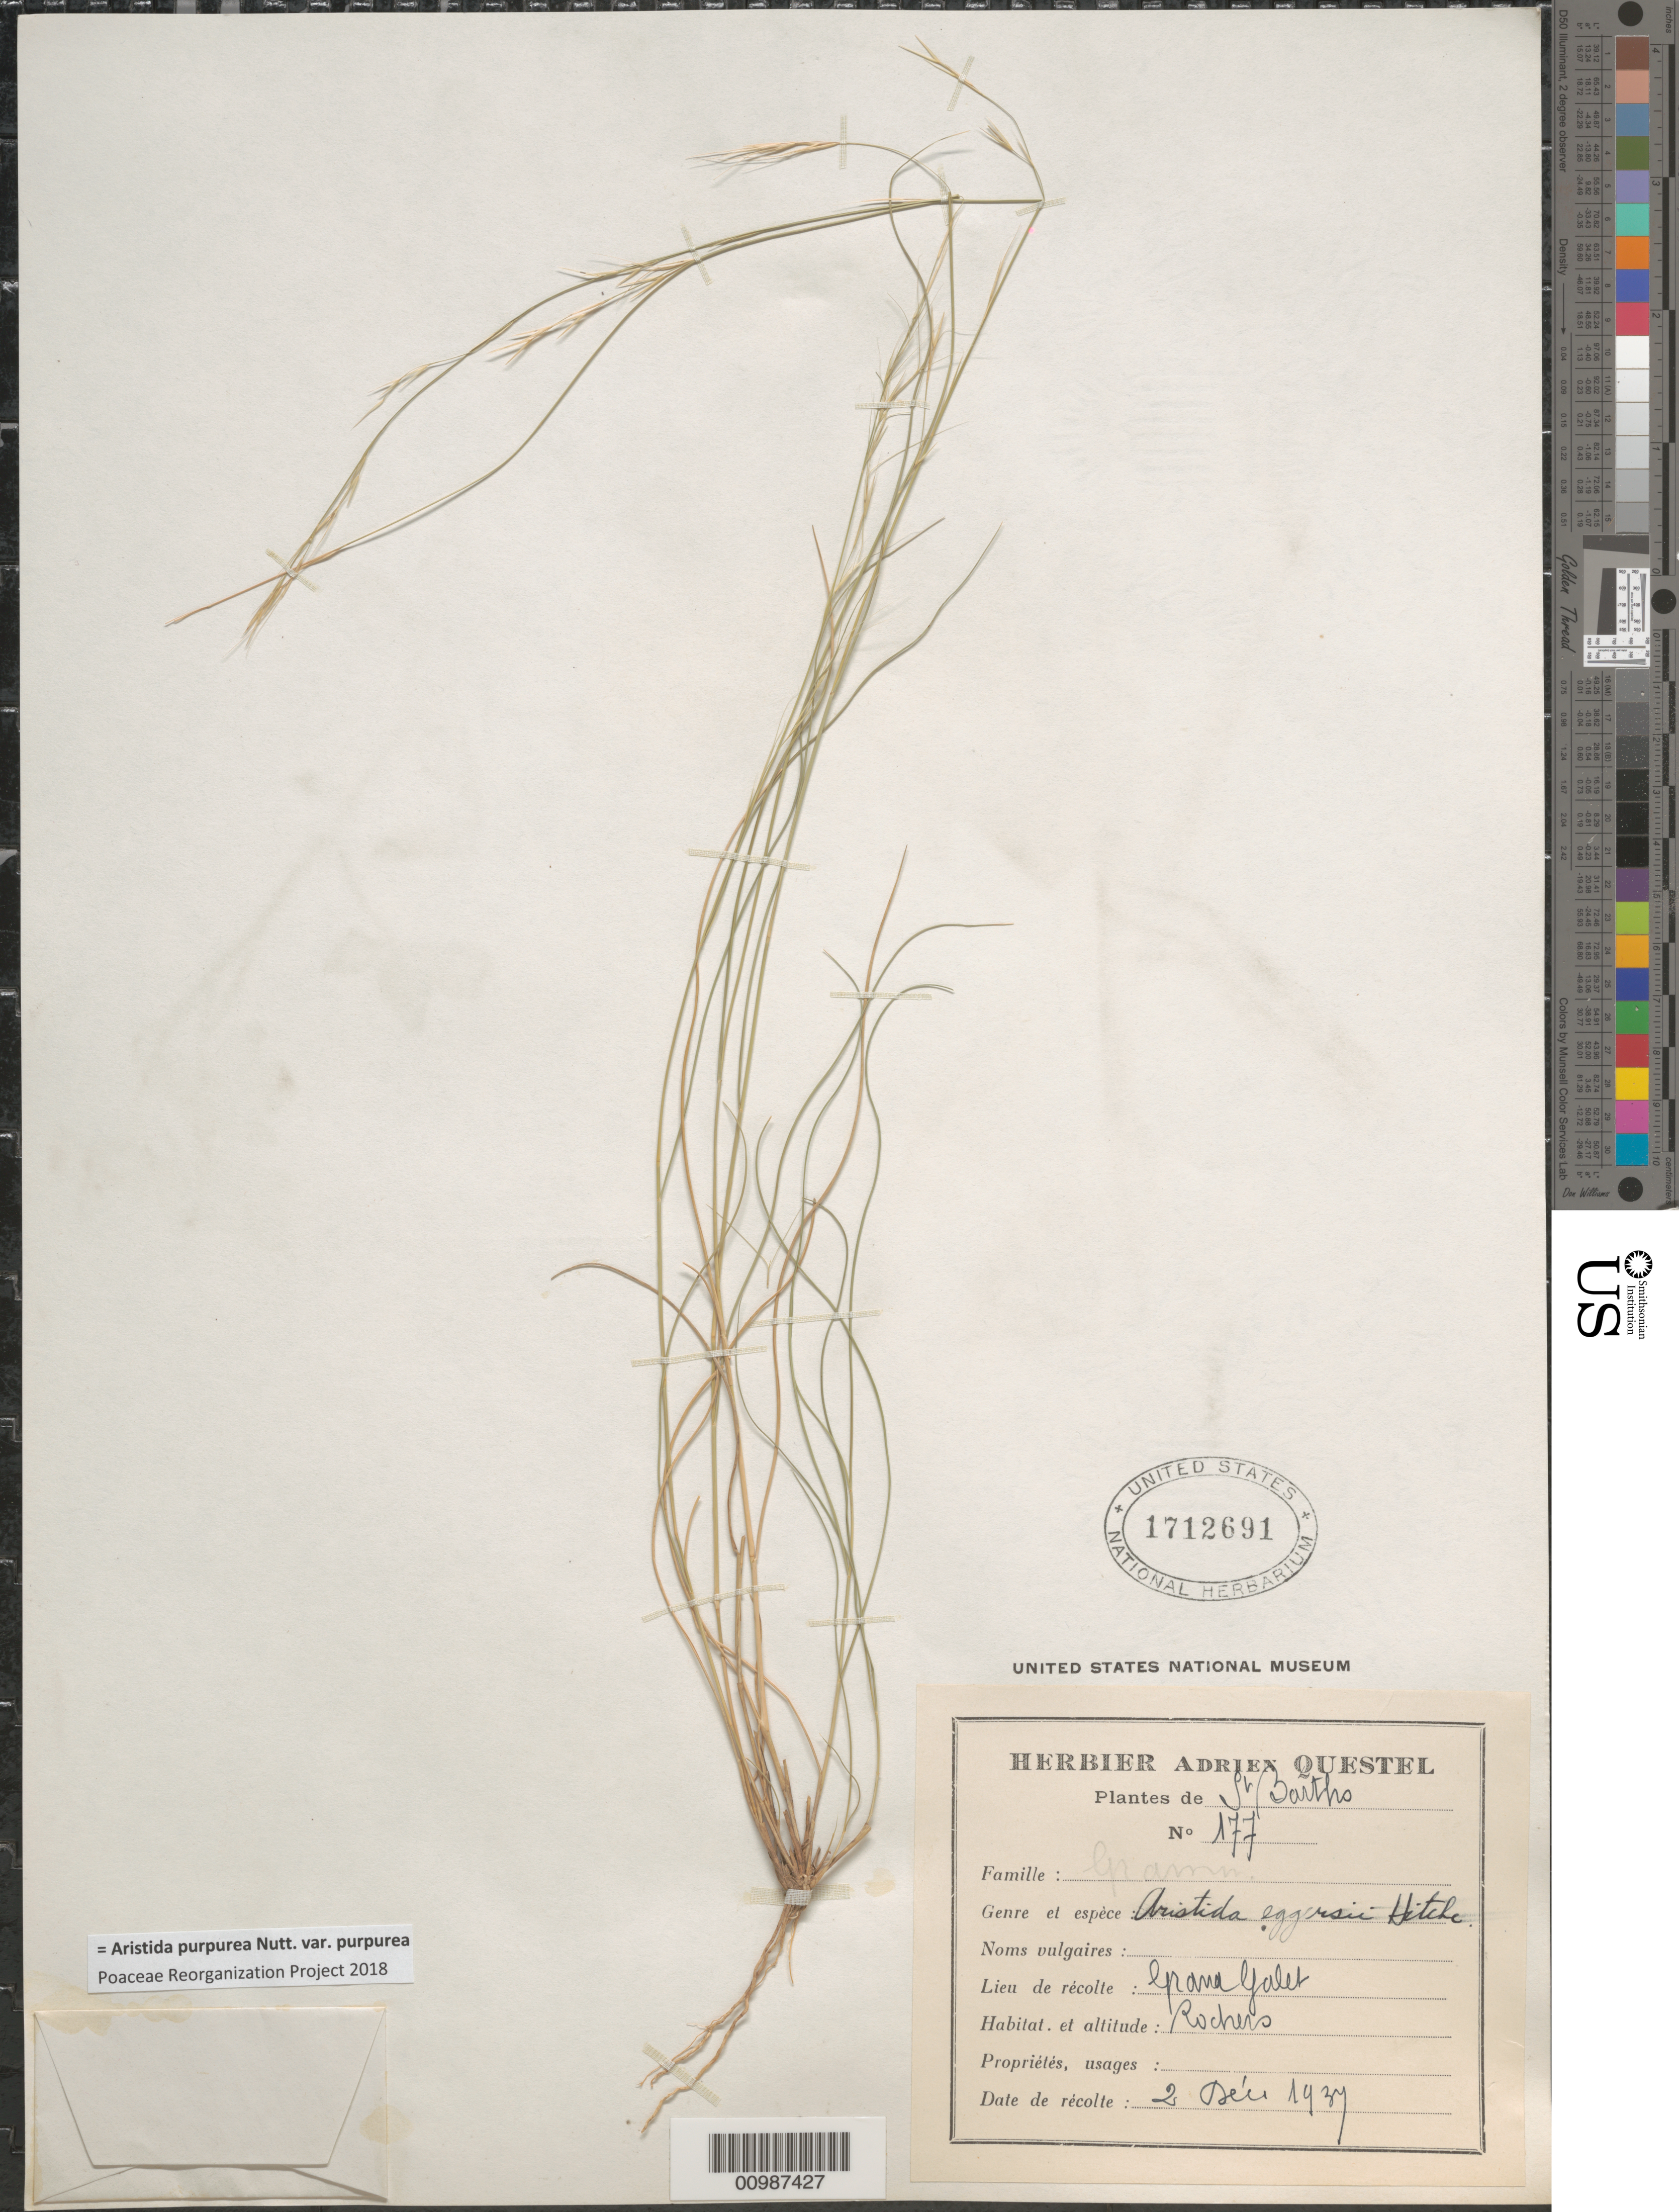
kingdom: Plantae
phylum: Tracheophyta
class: Liliopsida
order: Poales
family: Poaceae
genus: Aristida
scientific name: Aristida purpurea var. purpurea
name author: Nutt.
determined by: Poaceae Reorganization Project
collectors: A. Questel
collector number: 177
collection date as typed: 02 Dec 1934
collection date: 1934-12-02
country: Saint Barthélemy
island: St. Barthélemy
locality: Grande Galet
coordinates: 0 N, 0 E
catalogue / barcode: US 1712691